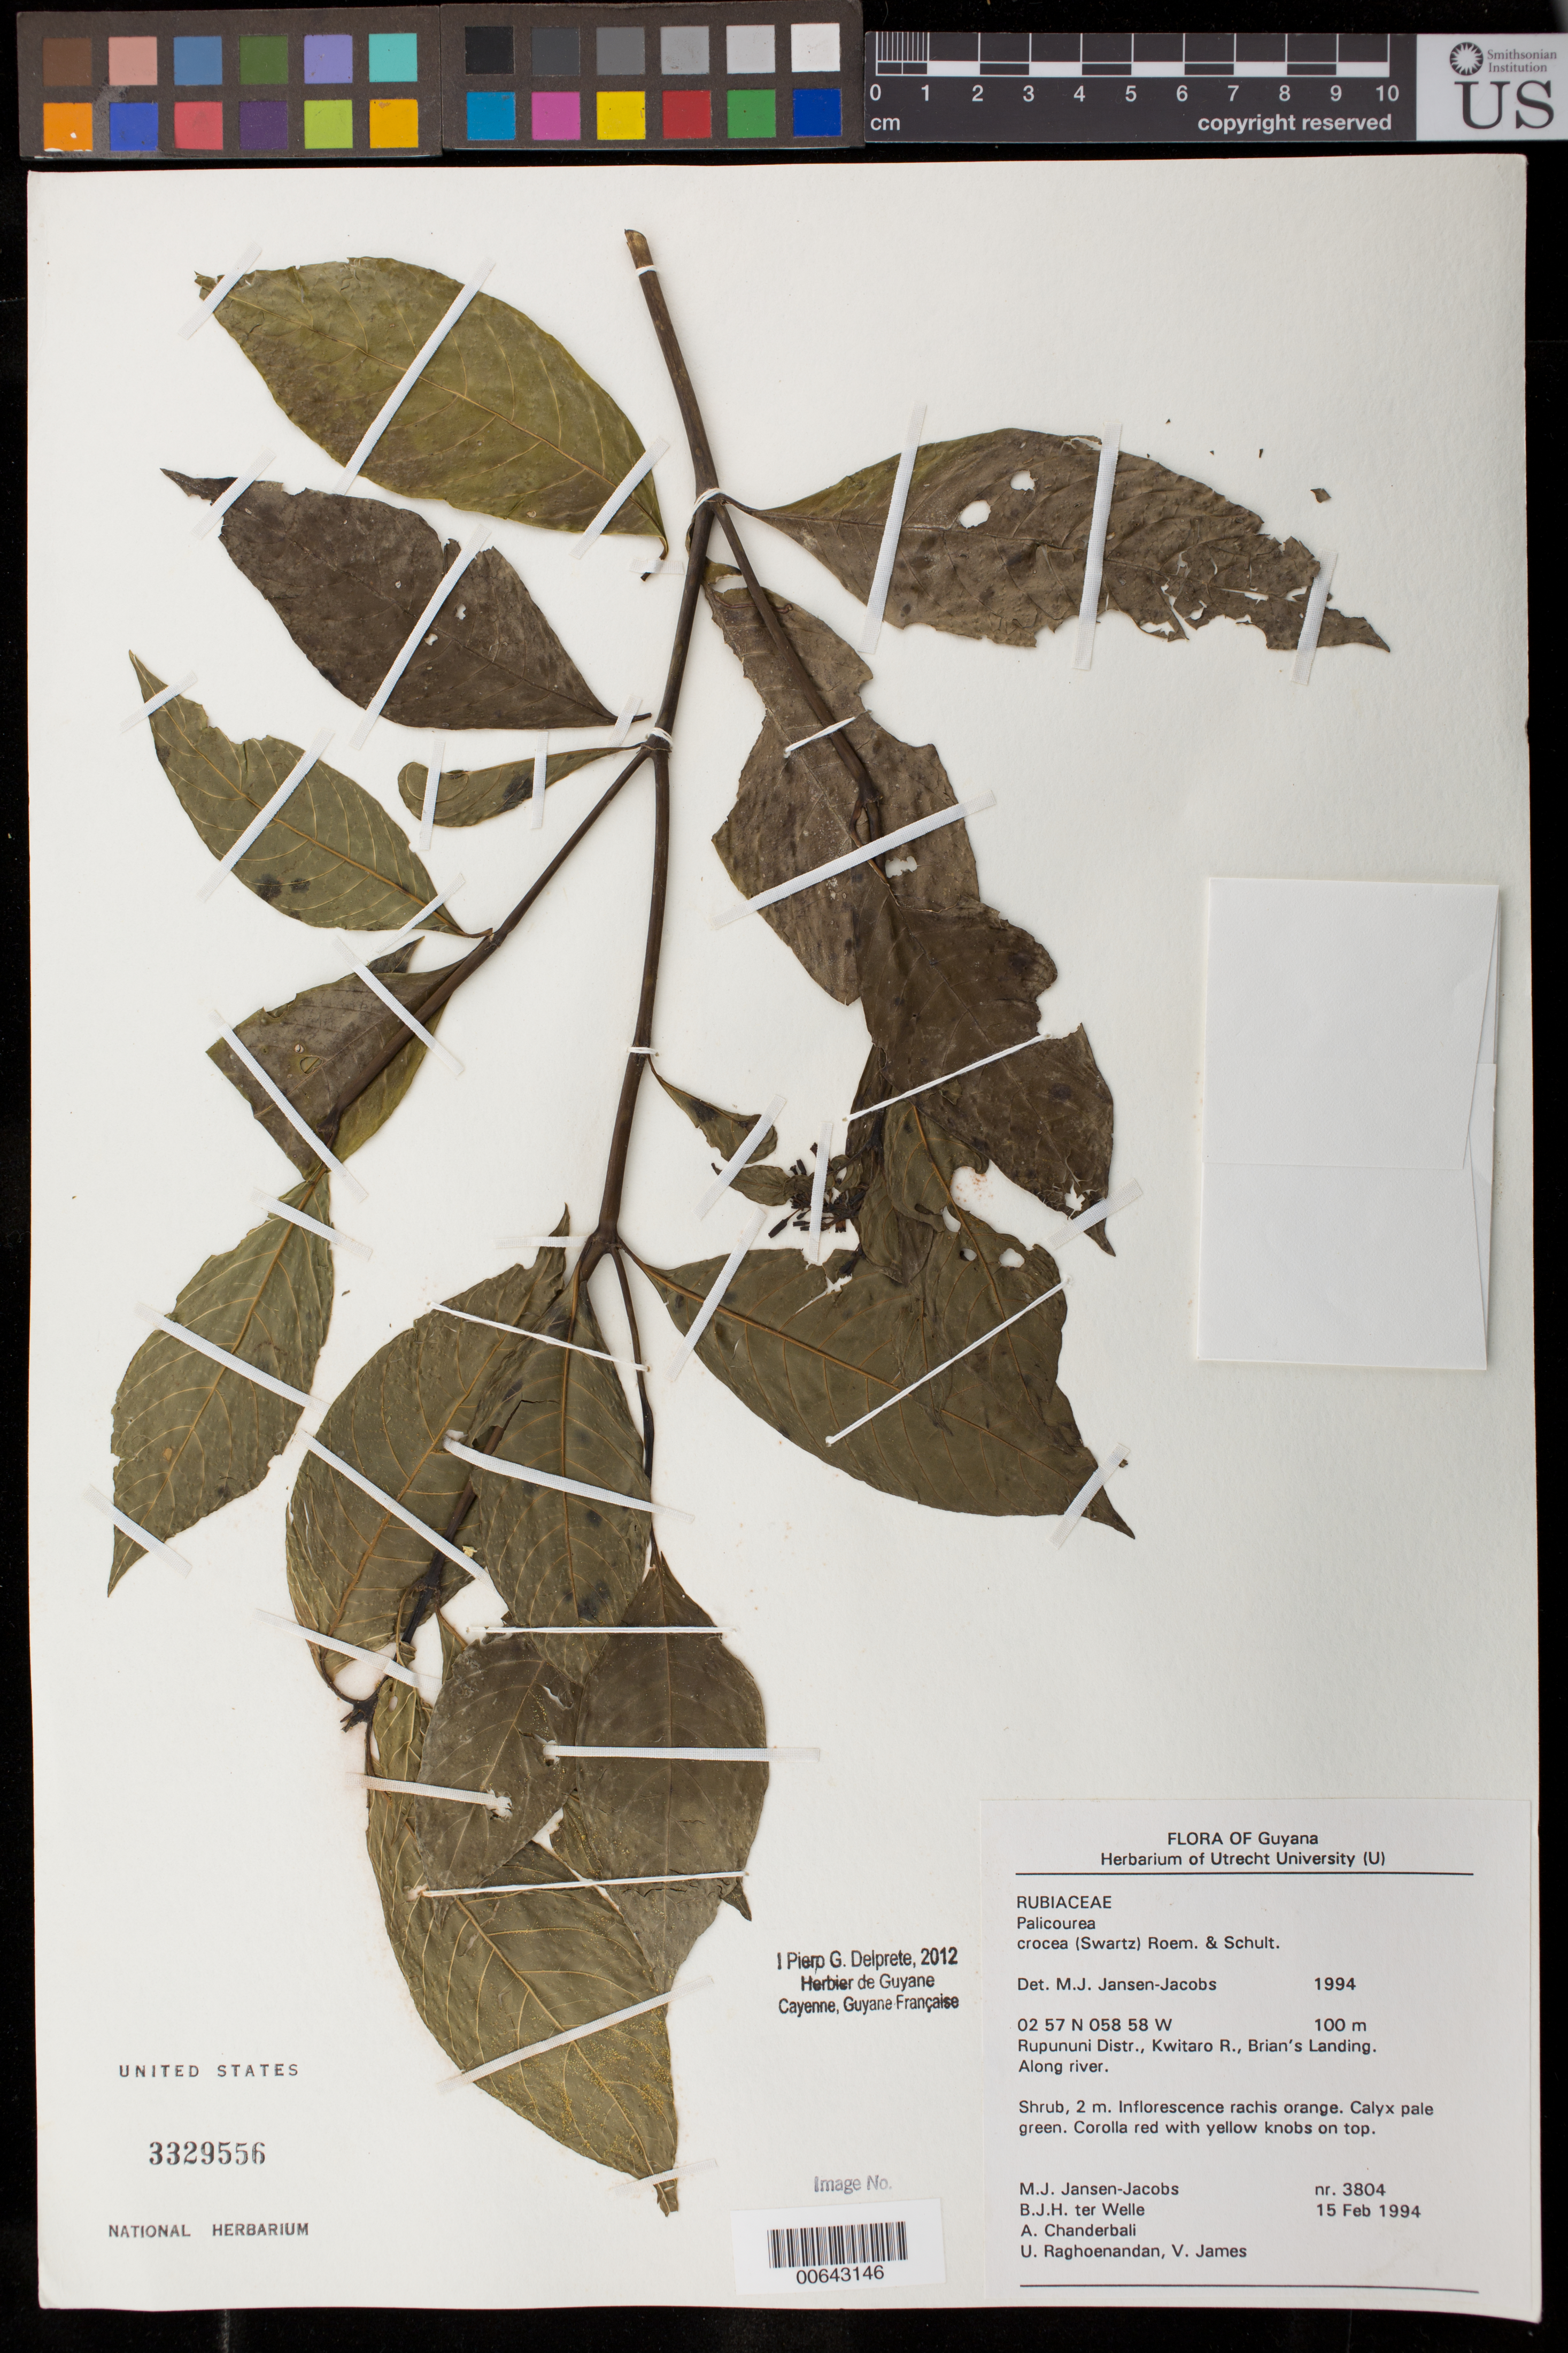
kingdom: Plantae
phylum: Tracheophyta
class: Magnoliopsida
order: Gentianales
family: Rubiaceae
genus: Palicourea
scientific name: Palicourea crocea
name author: (Sw.) Schult.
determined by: Jansen-Jacobs, M. J., (U), Nationaal Herbarium Nederland, Utrecht University branch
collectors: M. J. Jansen-Jacobs, B. Welle, A. S. Chanderbali, U. Raghoenandan & V. James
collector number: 3804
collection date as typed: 15-Feb-94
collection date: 1994-02-15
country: Guyana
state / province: U. Takutu-U. Essequibo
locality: Brian's Landing, Kwitaro R.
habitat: Along river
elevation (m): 100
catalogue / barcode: US 3329556